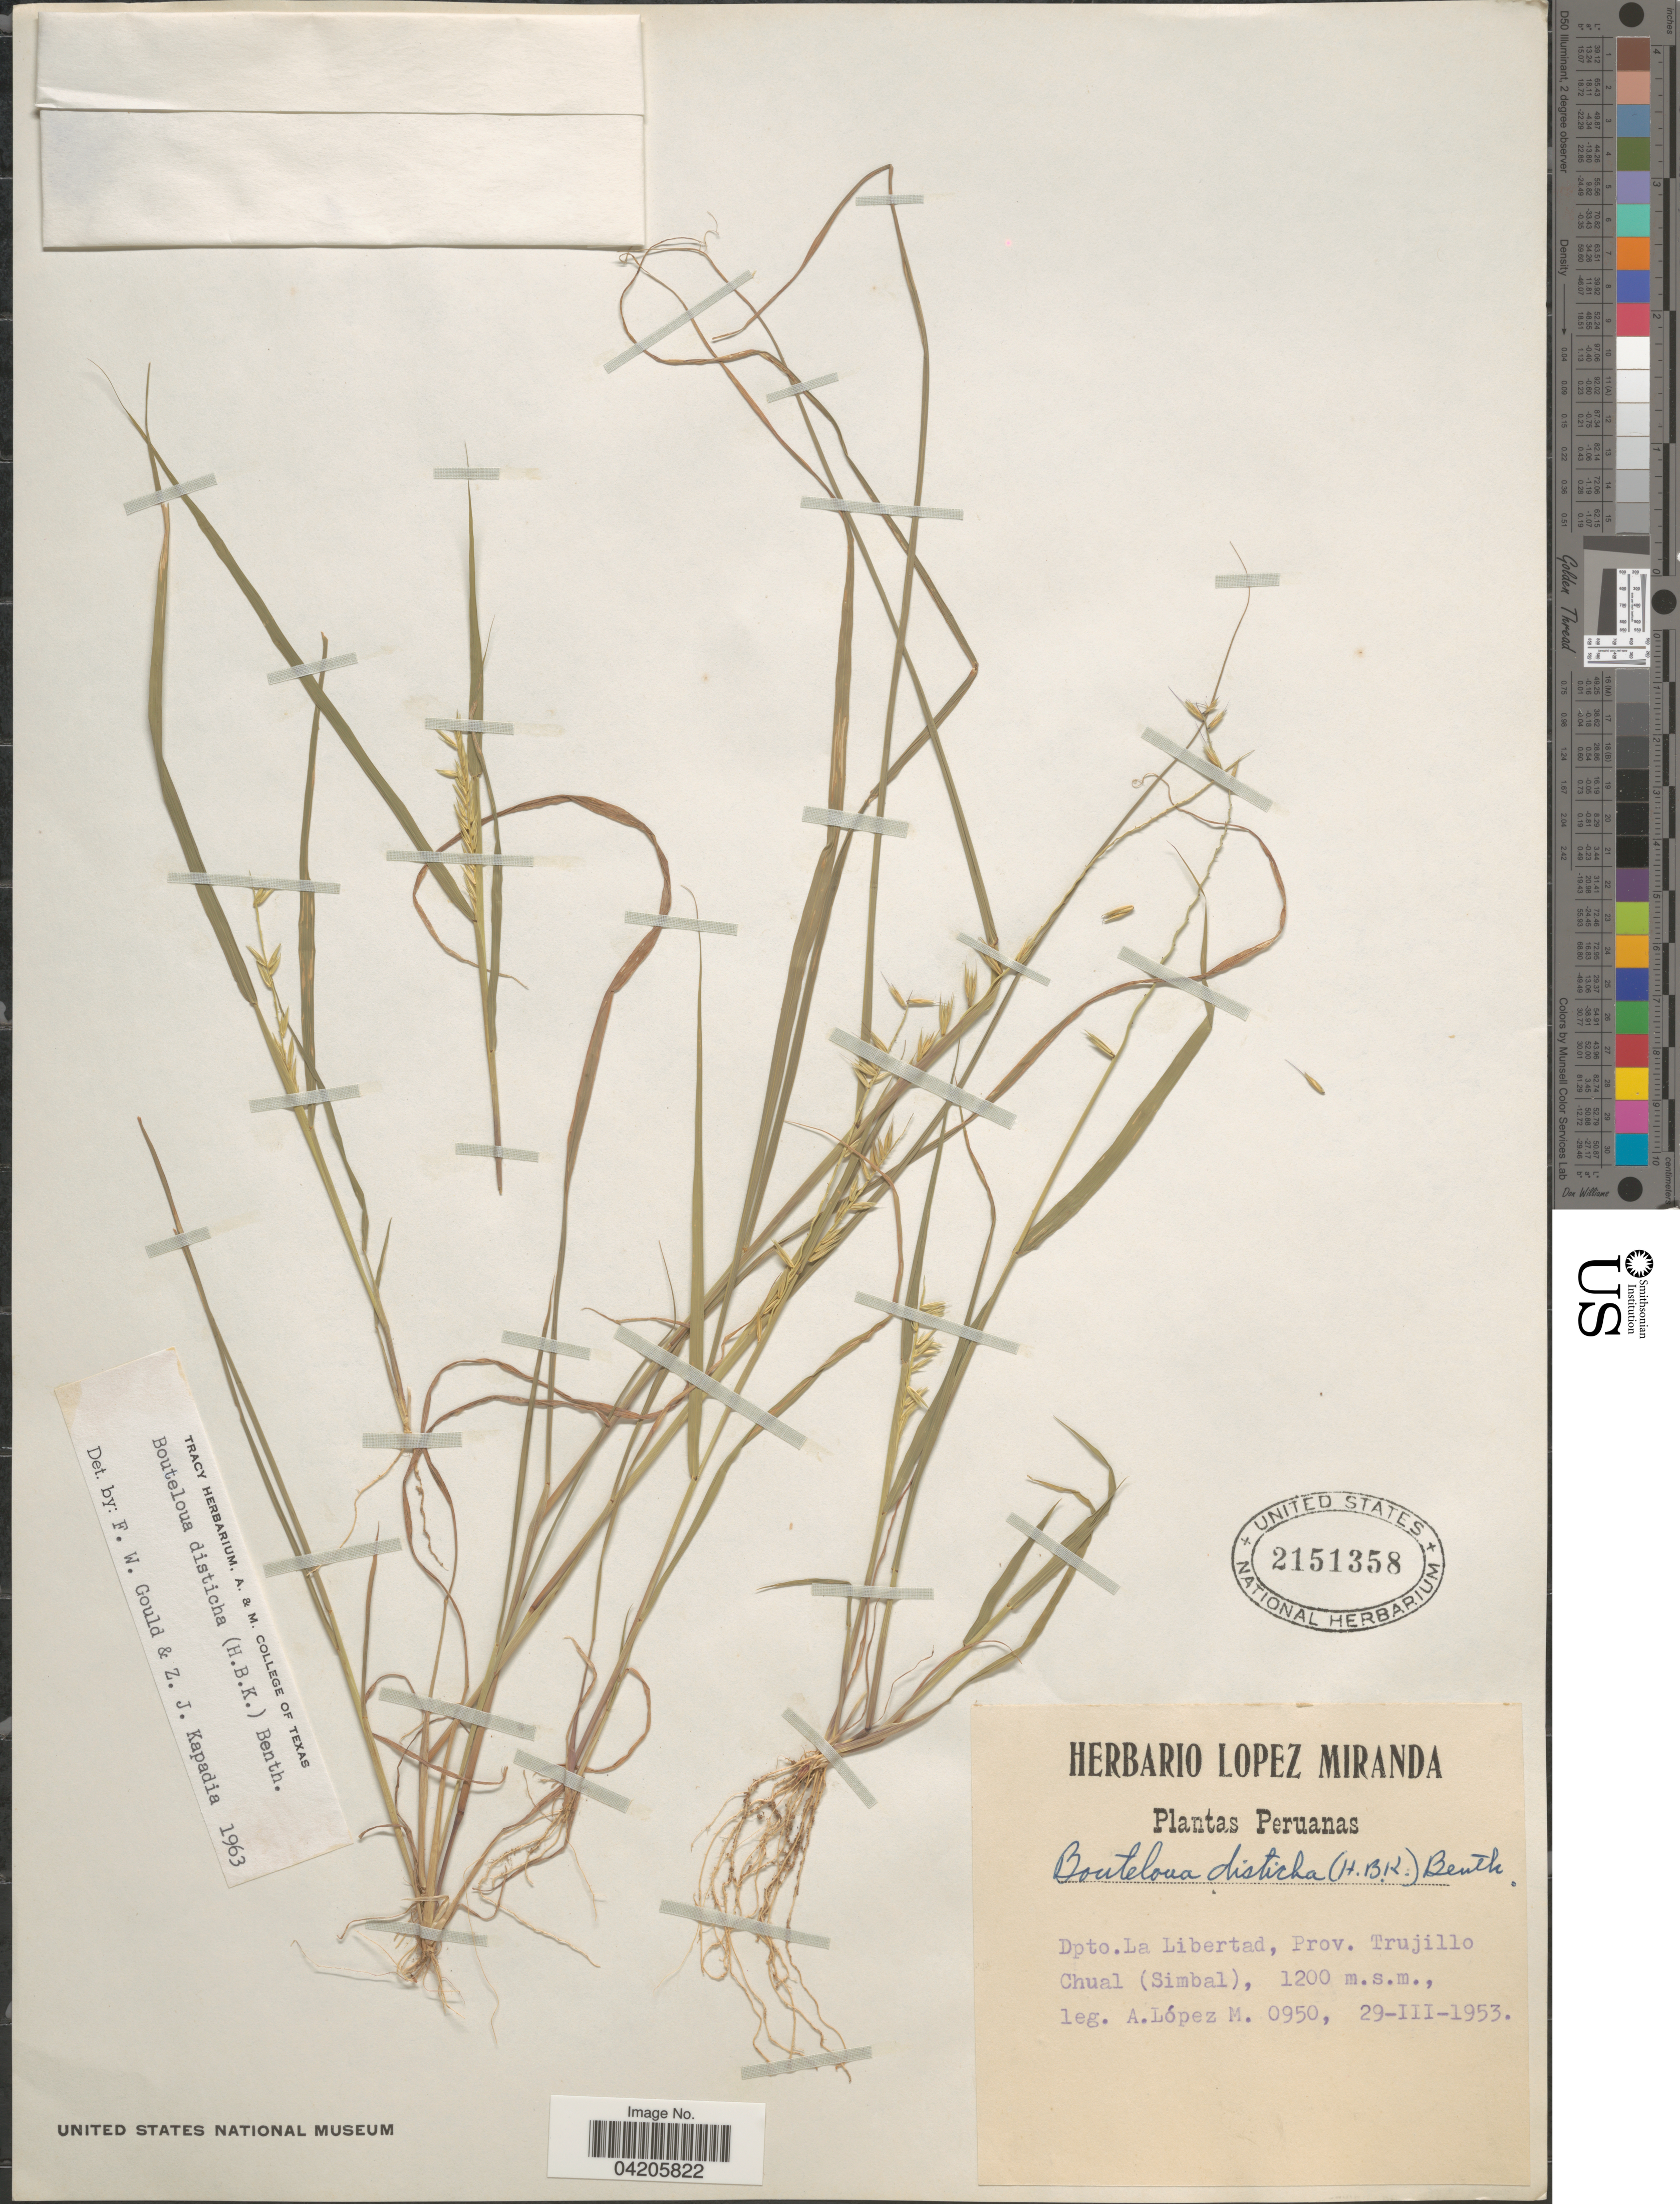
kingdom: Plantae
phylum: Tracheophyta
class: Liliopsida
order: Poales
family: Poaceae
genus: Bouteloua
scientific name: Bouteloua disticha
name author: (Kunth) Benth.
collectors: A. López M.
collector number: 0950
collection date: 1953-03-29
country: Peru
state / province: La Libertad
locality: Dpto. La Libertad, Prov. Trujillo. Chual (Simbal).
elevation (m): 1200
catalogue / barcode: US 2151358